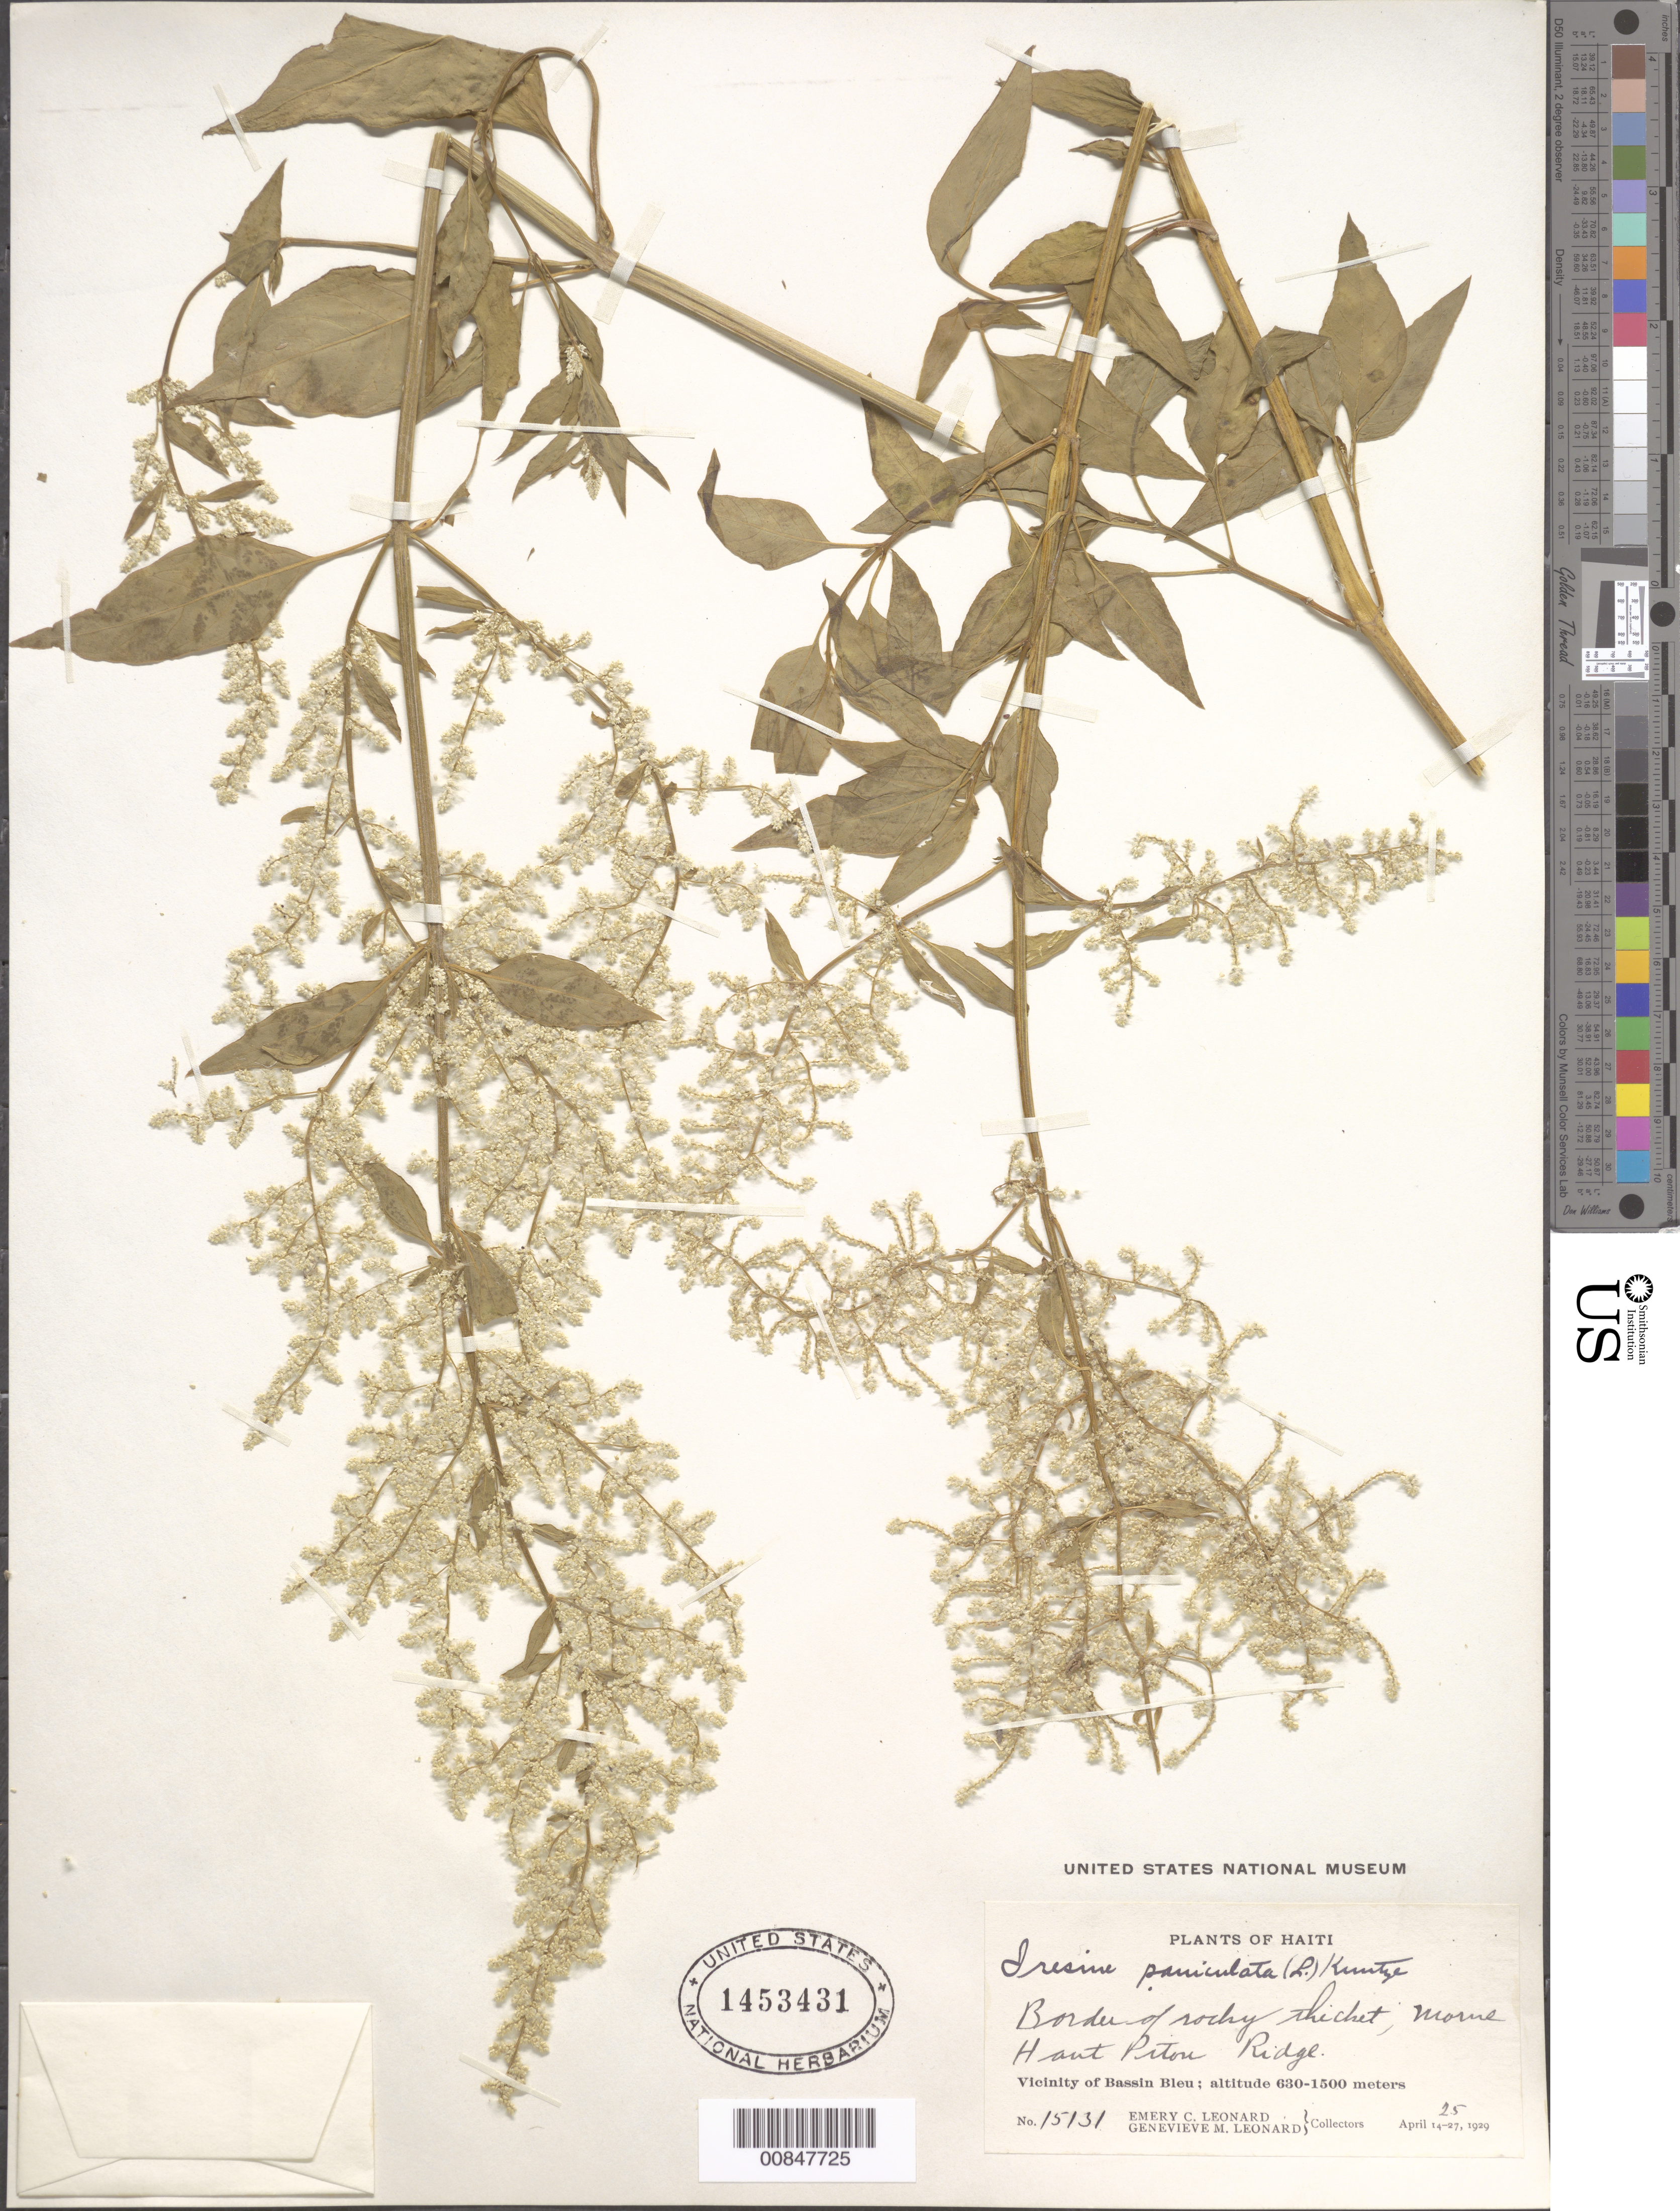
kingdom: Plantae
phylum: Tracheophyta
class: Magnoliopsida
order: Caryophyllales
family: Amaranthaceae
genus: Iresine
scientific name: Iresine diffusa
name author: Humb. & Bonpl. ex Willd.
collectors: E. C. Leonard & G. M. Leonard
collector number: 15131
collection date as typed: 25 Apr 1929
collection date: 1929-04-25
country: Haiti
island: Hispaniola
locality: Vicinity of Bassin Bleu. Morne Haut Piton Ridge.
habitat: Border of rocky thicket.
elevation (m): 630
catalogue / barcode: US 1453431